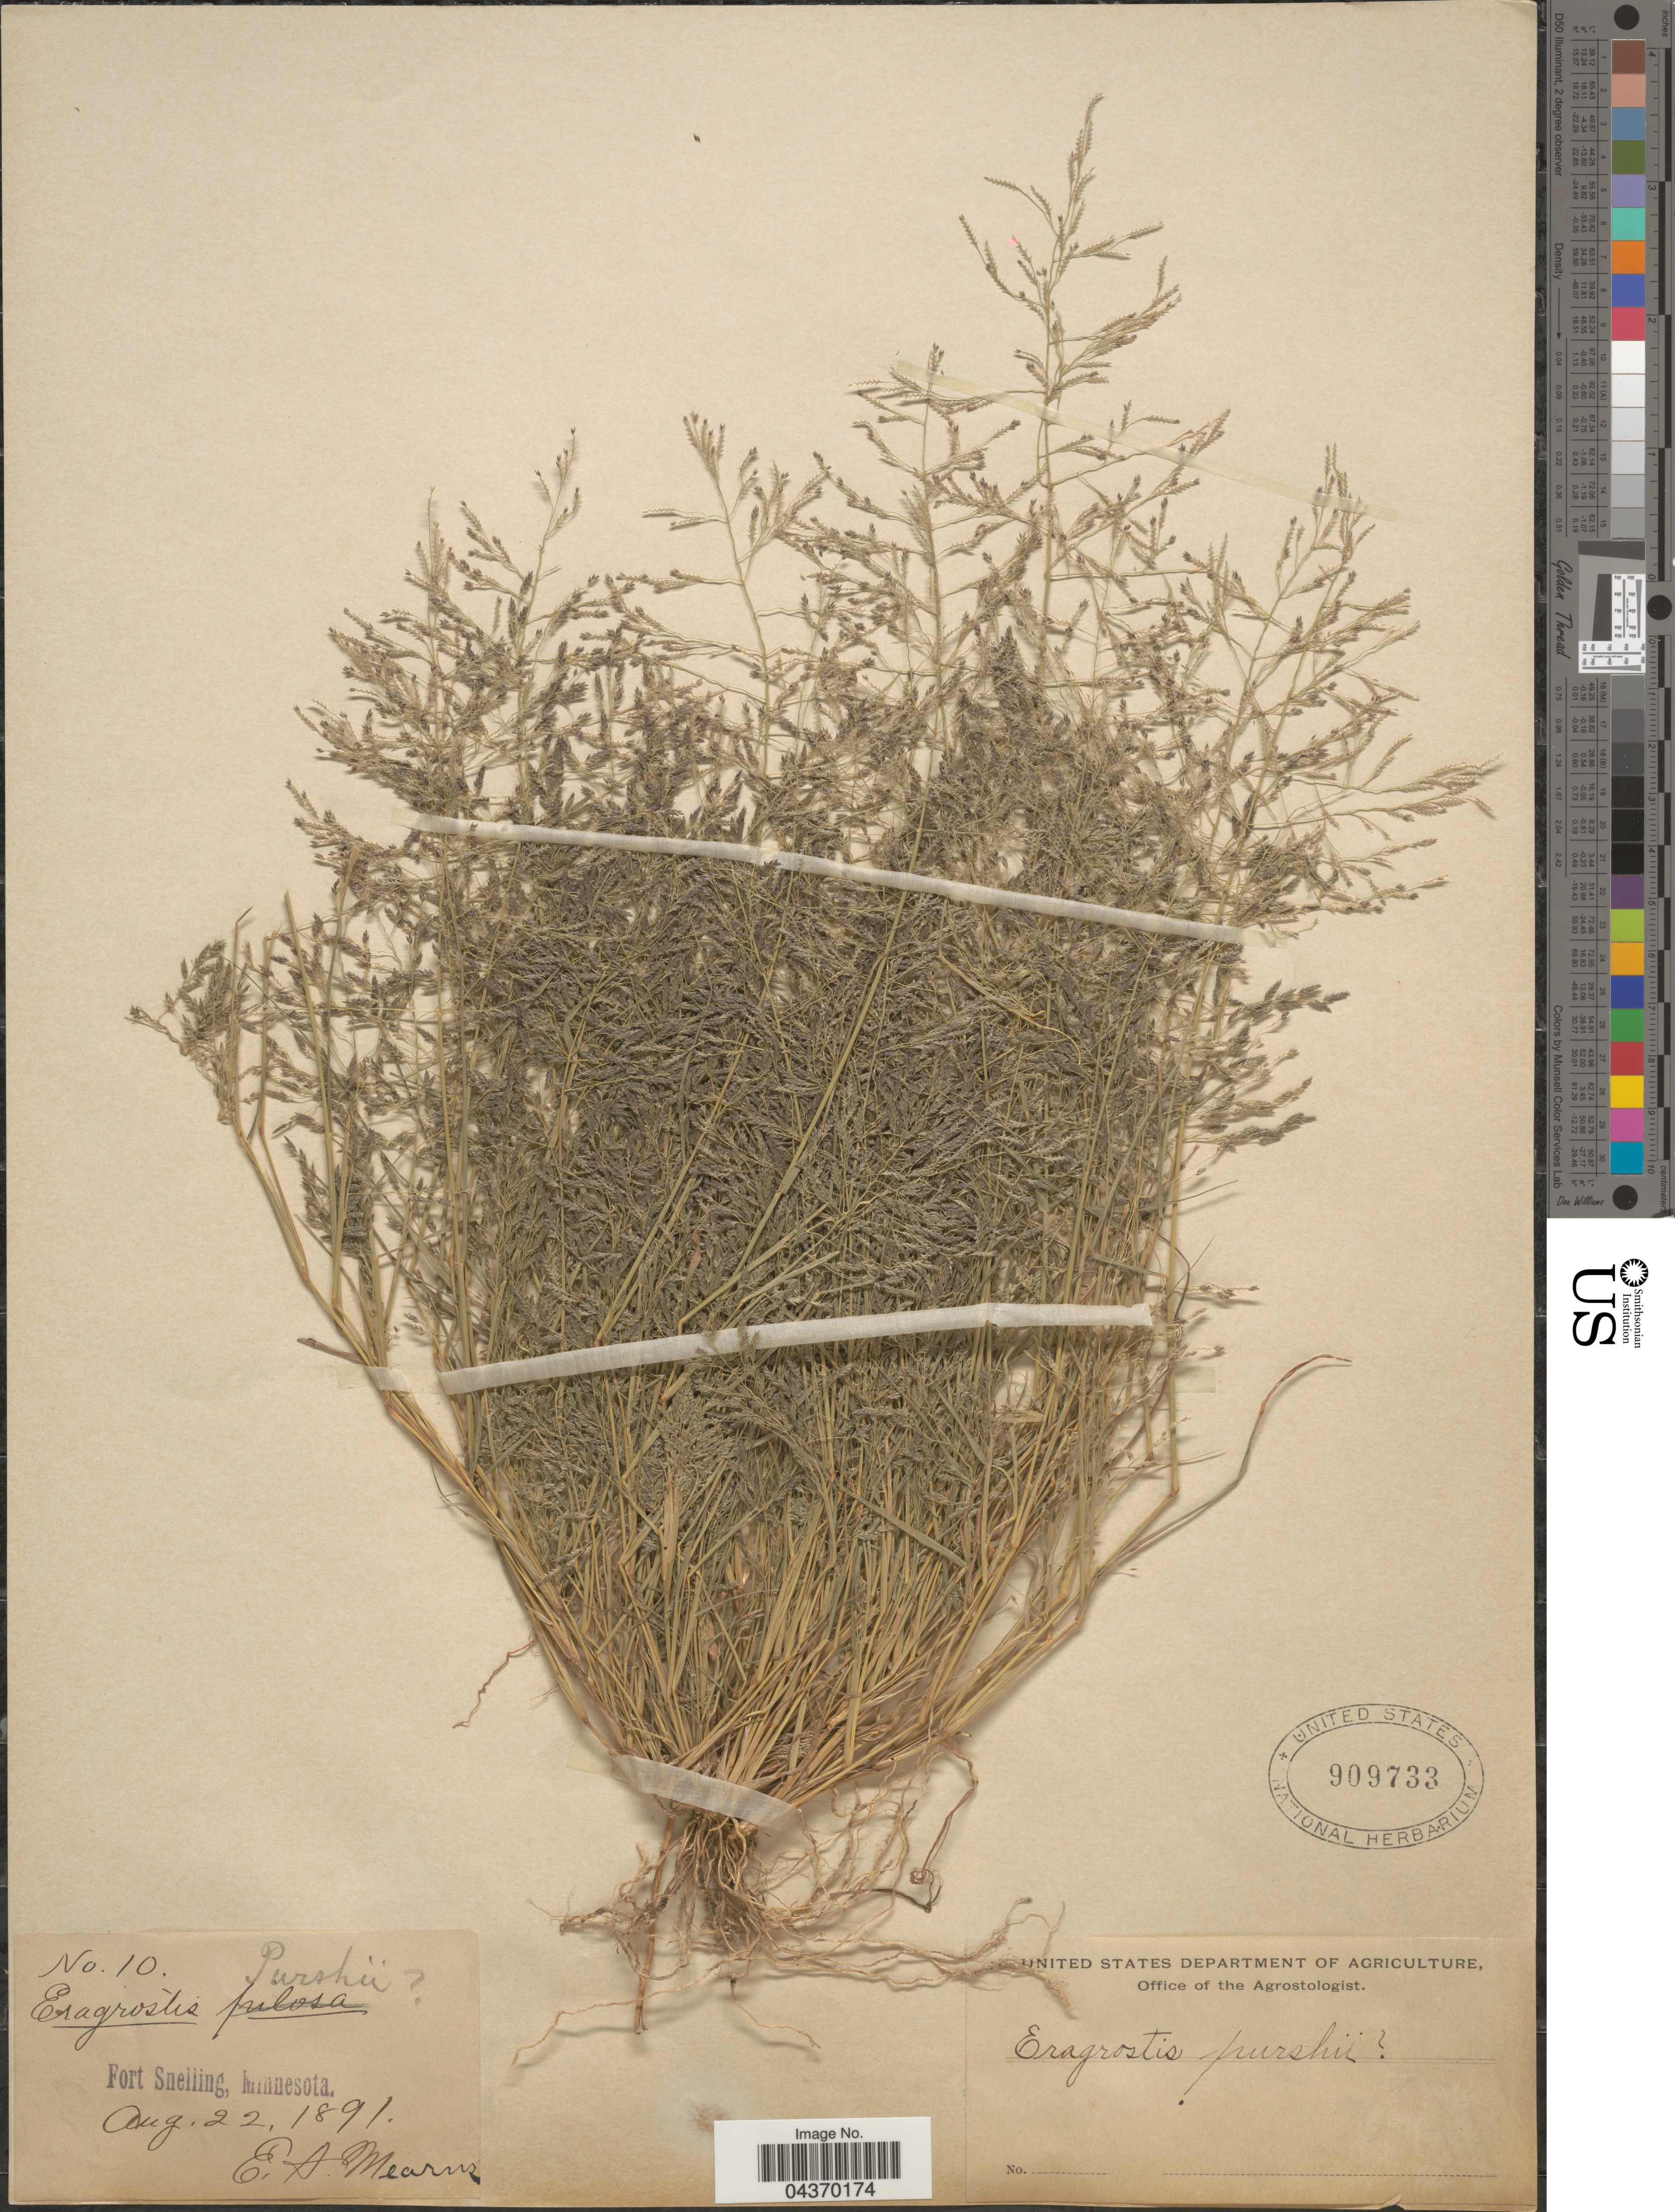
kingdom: Plantae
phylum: Tracheophyta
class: Liliopsida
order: Poales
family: Poaceae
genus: Eragrostis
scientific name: Eragrostis pectinacea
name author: (Michx.) Nees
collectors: E. A. Mearns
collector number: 10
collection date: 1891-08-22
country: United States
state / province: Minnesota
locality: Fort Snelling.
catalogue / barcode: US 909733